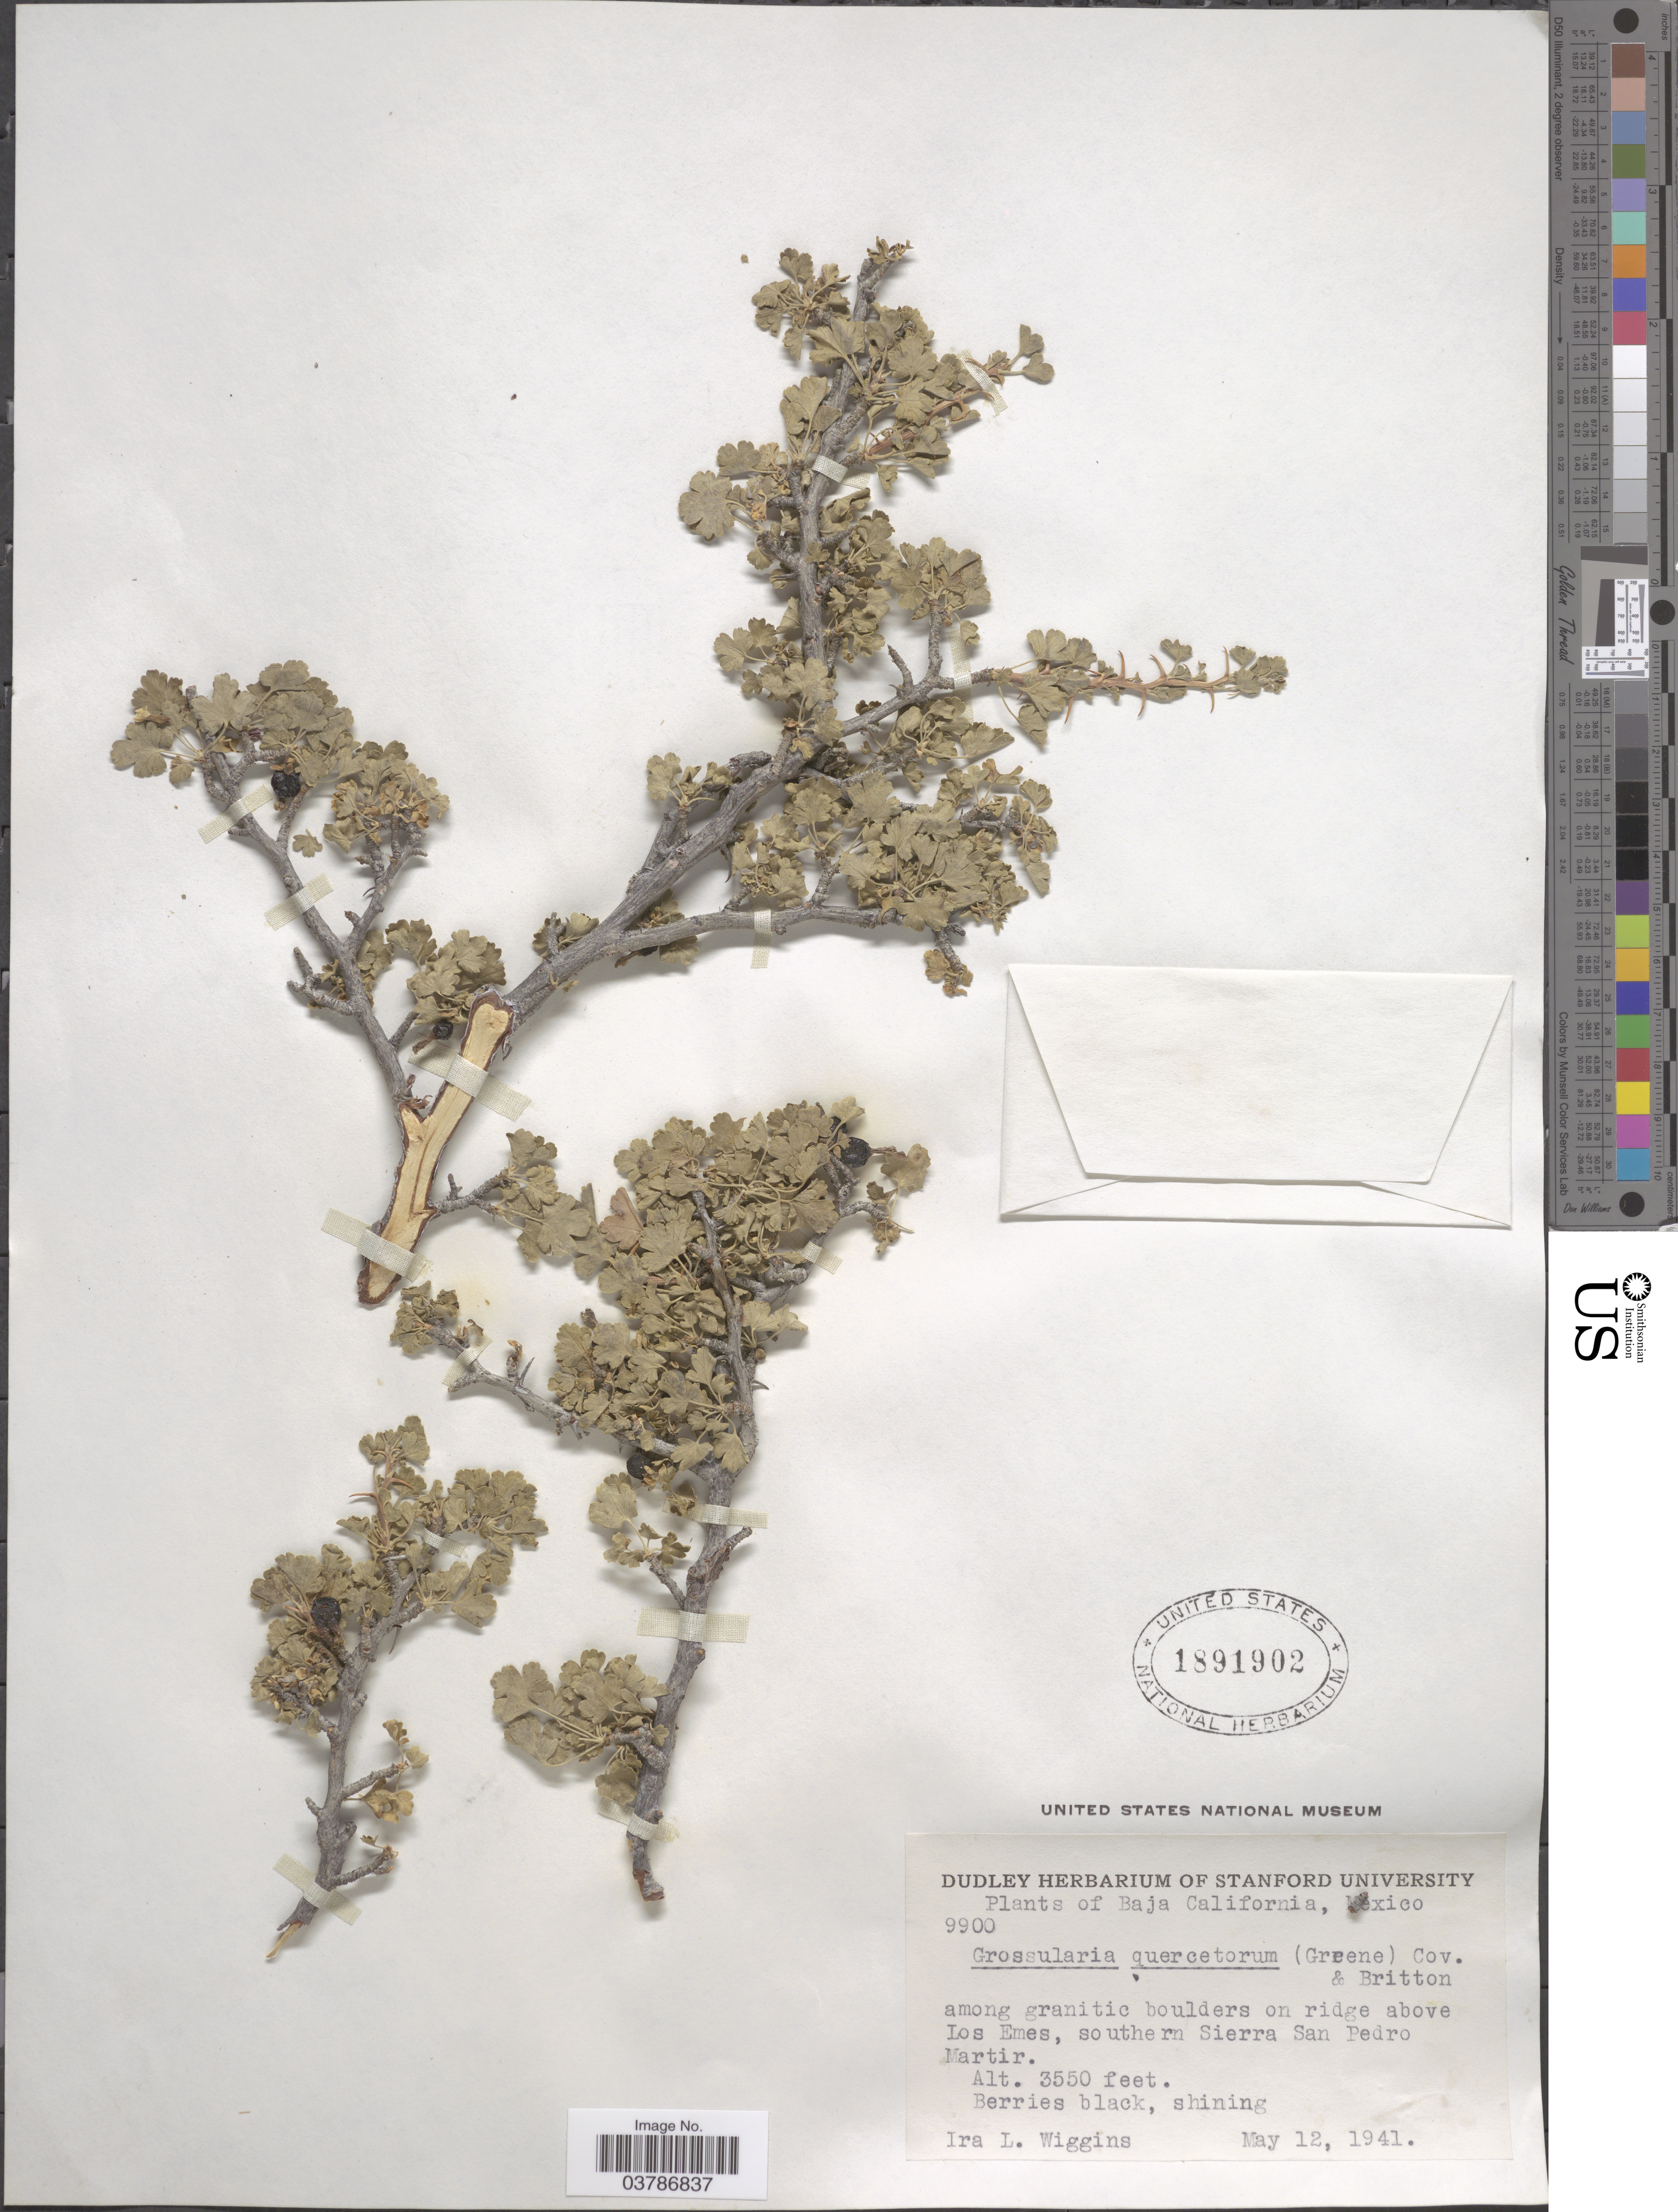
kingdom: Plantae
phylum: Tracheophyta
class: Magnoliopsida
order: Saxifragales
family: Grossulariaceae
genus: Ribes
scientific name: Ribes quercetorum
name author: Greene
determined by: Strong, Mark T., (BOT), Smithsonian Institution - National Museum of Natural History (UNITED STATES)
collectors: I. L. Wiggins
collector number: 9900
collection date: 1941-05-12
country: Mexico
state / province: Baja California Norte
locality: Among granitic boulders on ridge above Los Emes, southern Sierra San Pedro Martir.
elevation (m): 1082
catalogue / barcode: US 1891902